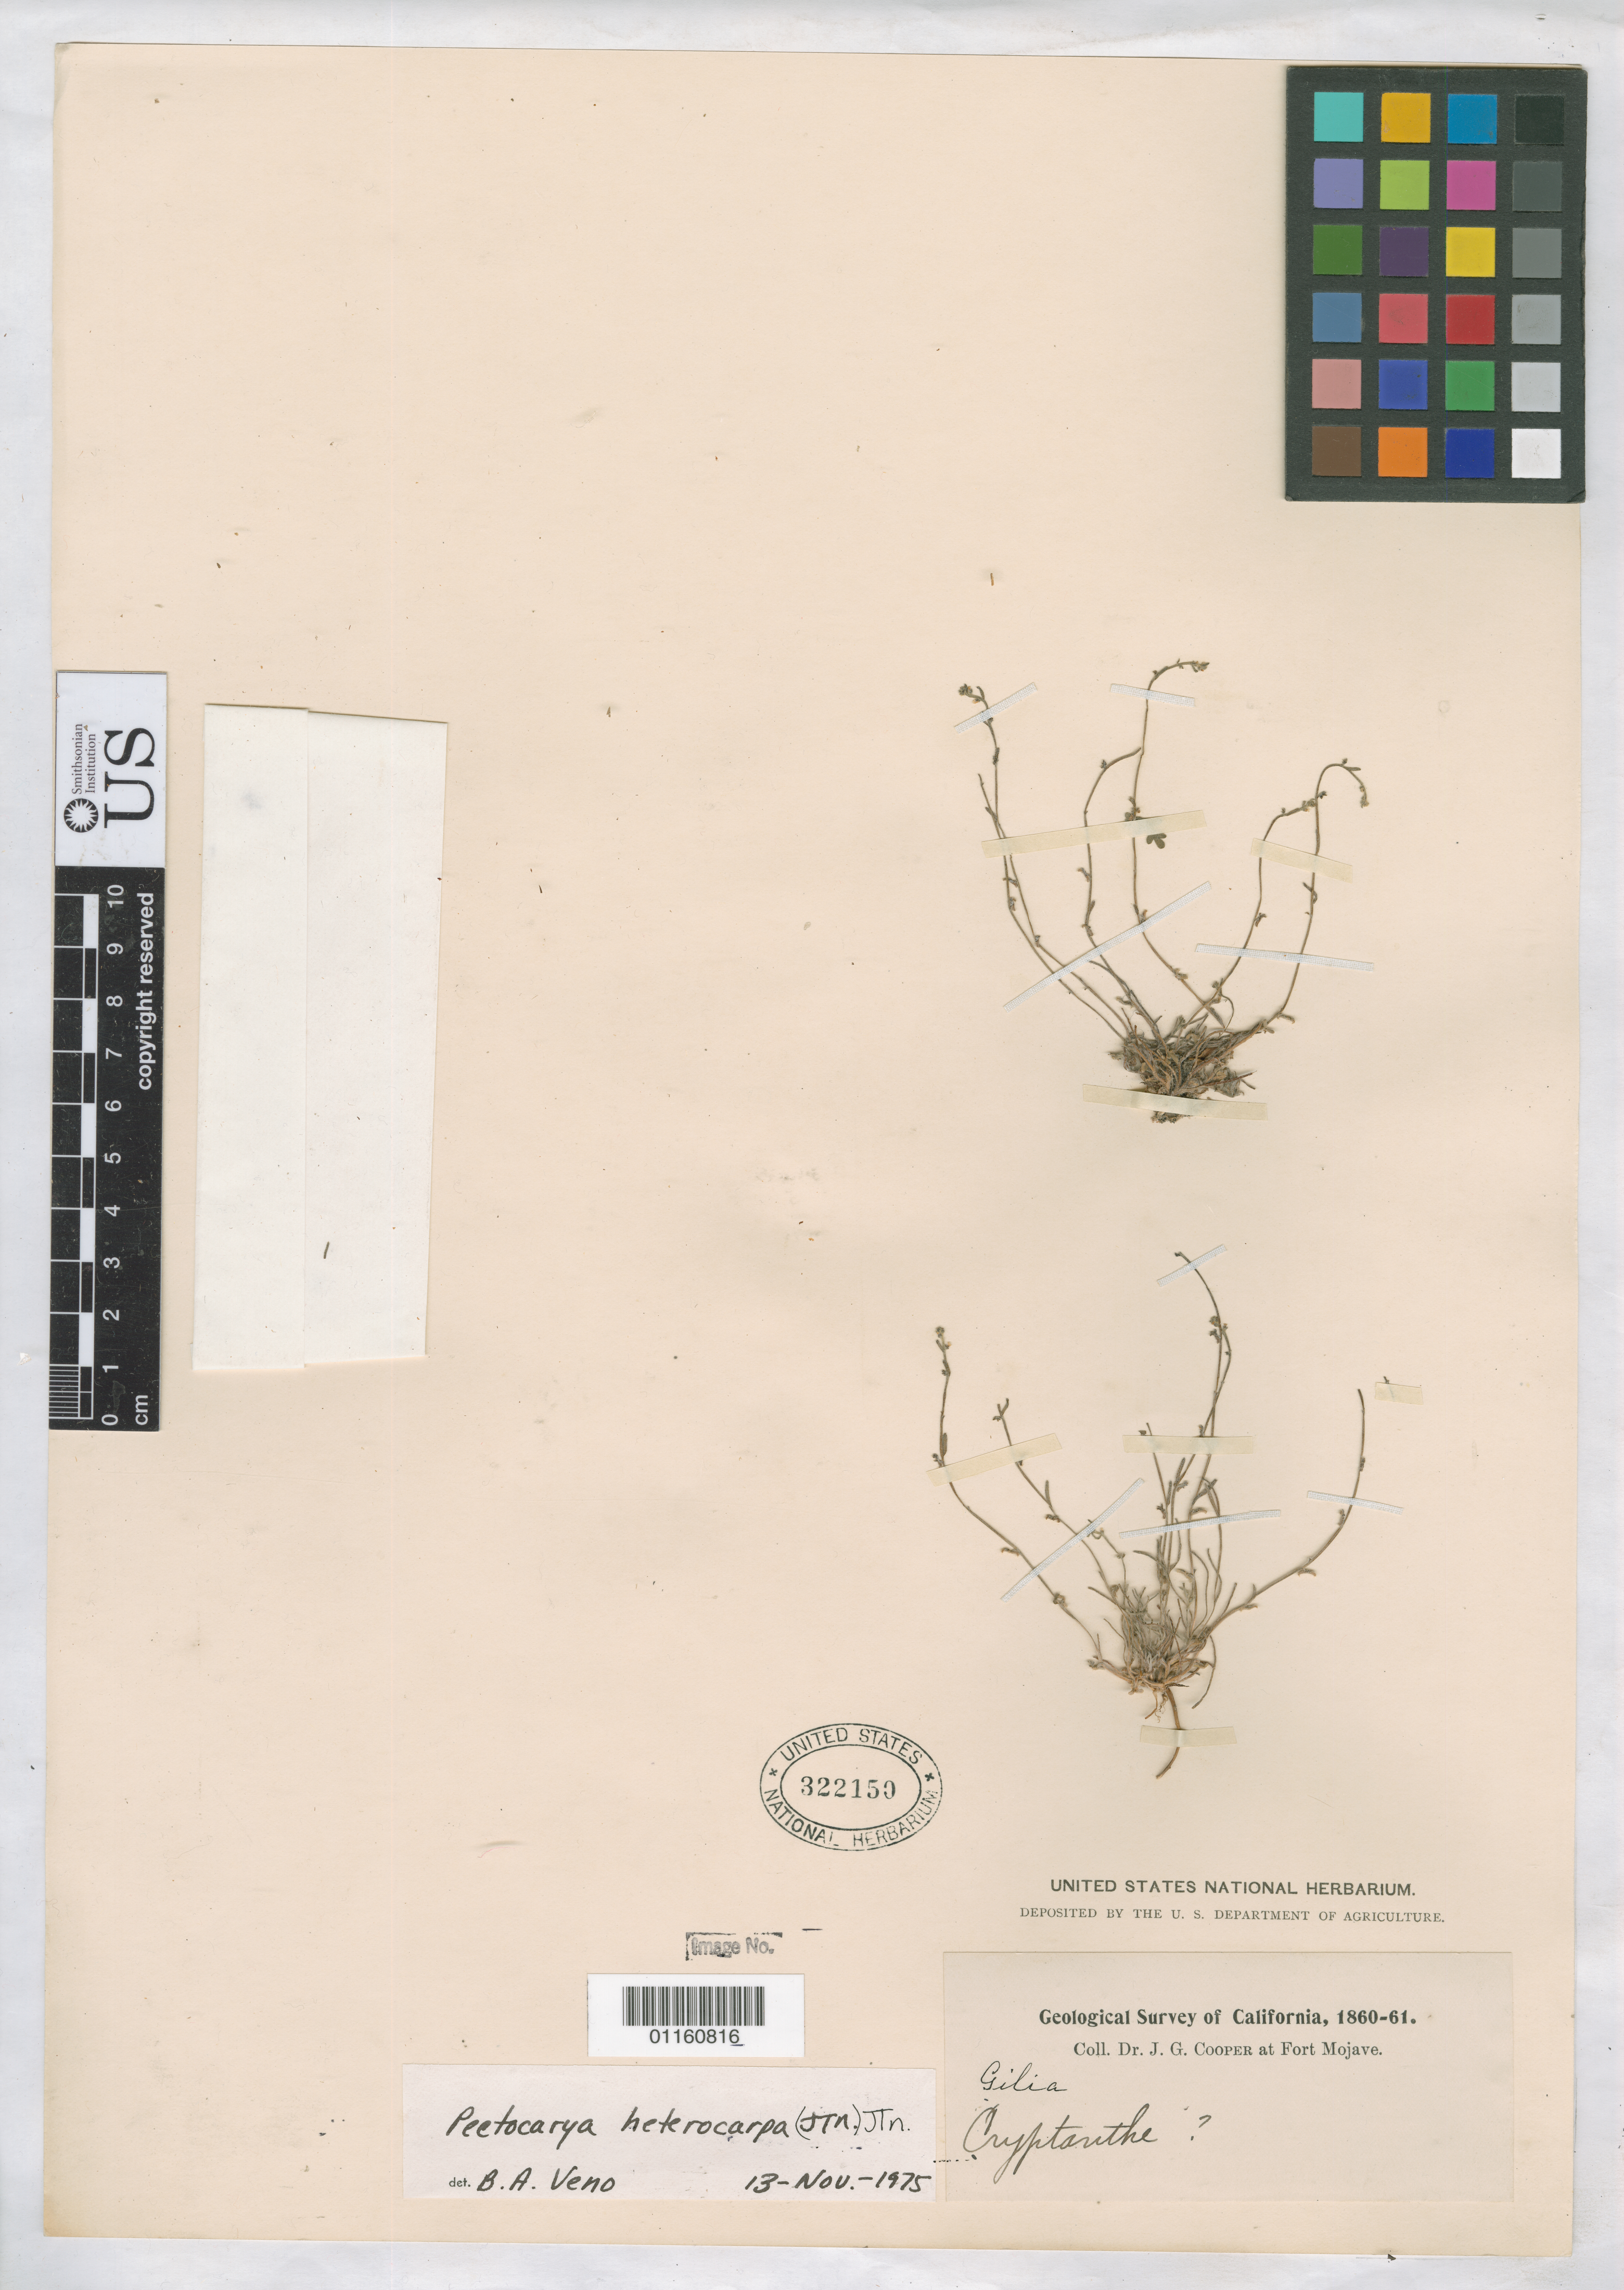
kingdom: Plantae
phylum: Tracheophyta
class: Magnoliopsida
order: Boraginales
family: Boraginaceae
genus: Pectocarya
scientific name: Pectocarya heterocarpa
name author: (I.M. Johnst.) I.M. Johnst.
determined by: Veno, B.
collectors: J. G. Cooper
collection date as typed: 1860 to -- --- 1861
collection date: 1860/1861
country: United States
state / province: California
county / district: San Bernardino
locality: Fort Mojave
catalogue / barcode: US 322150